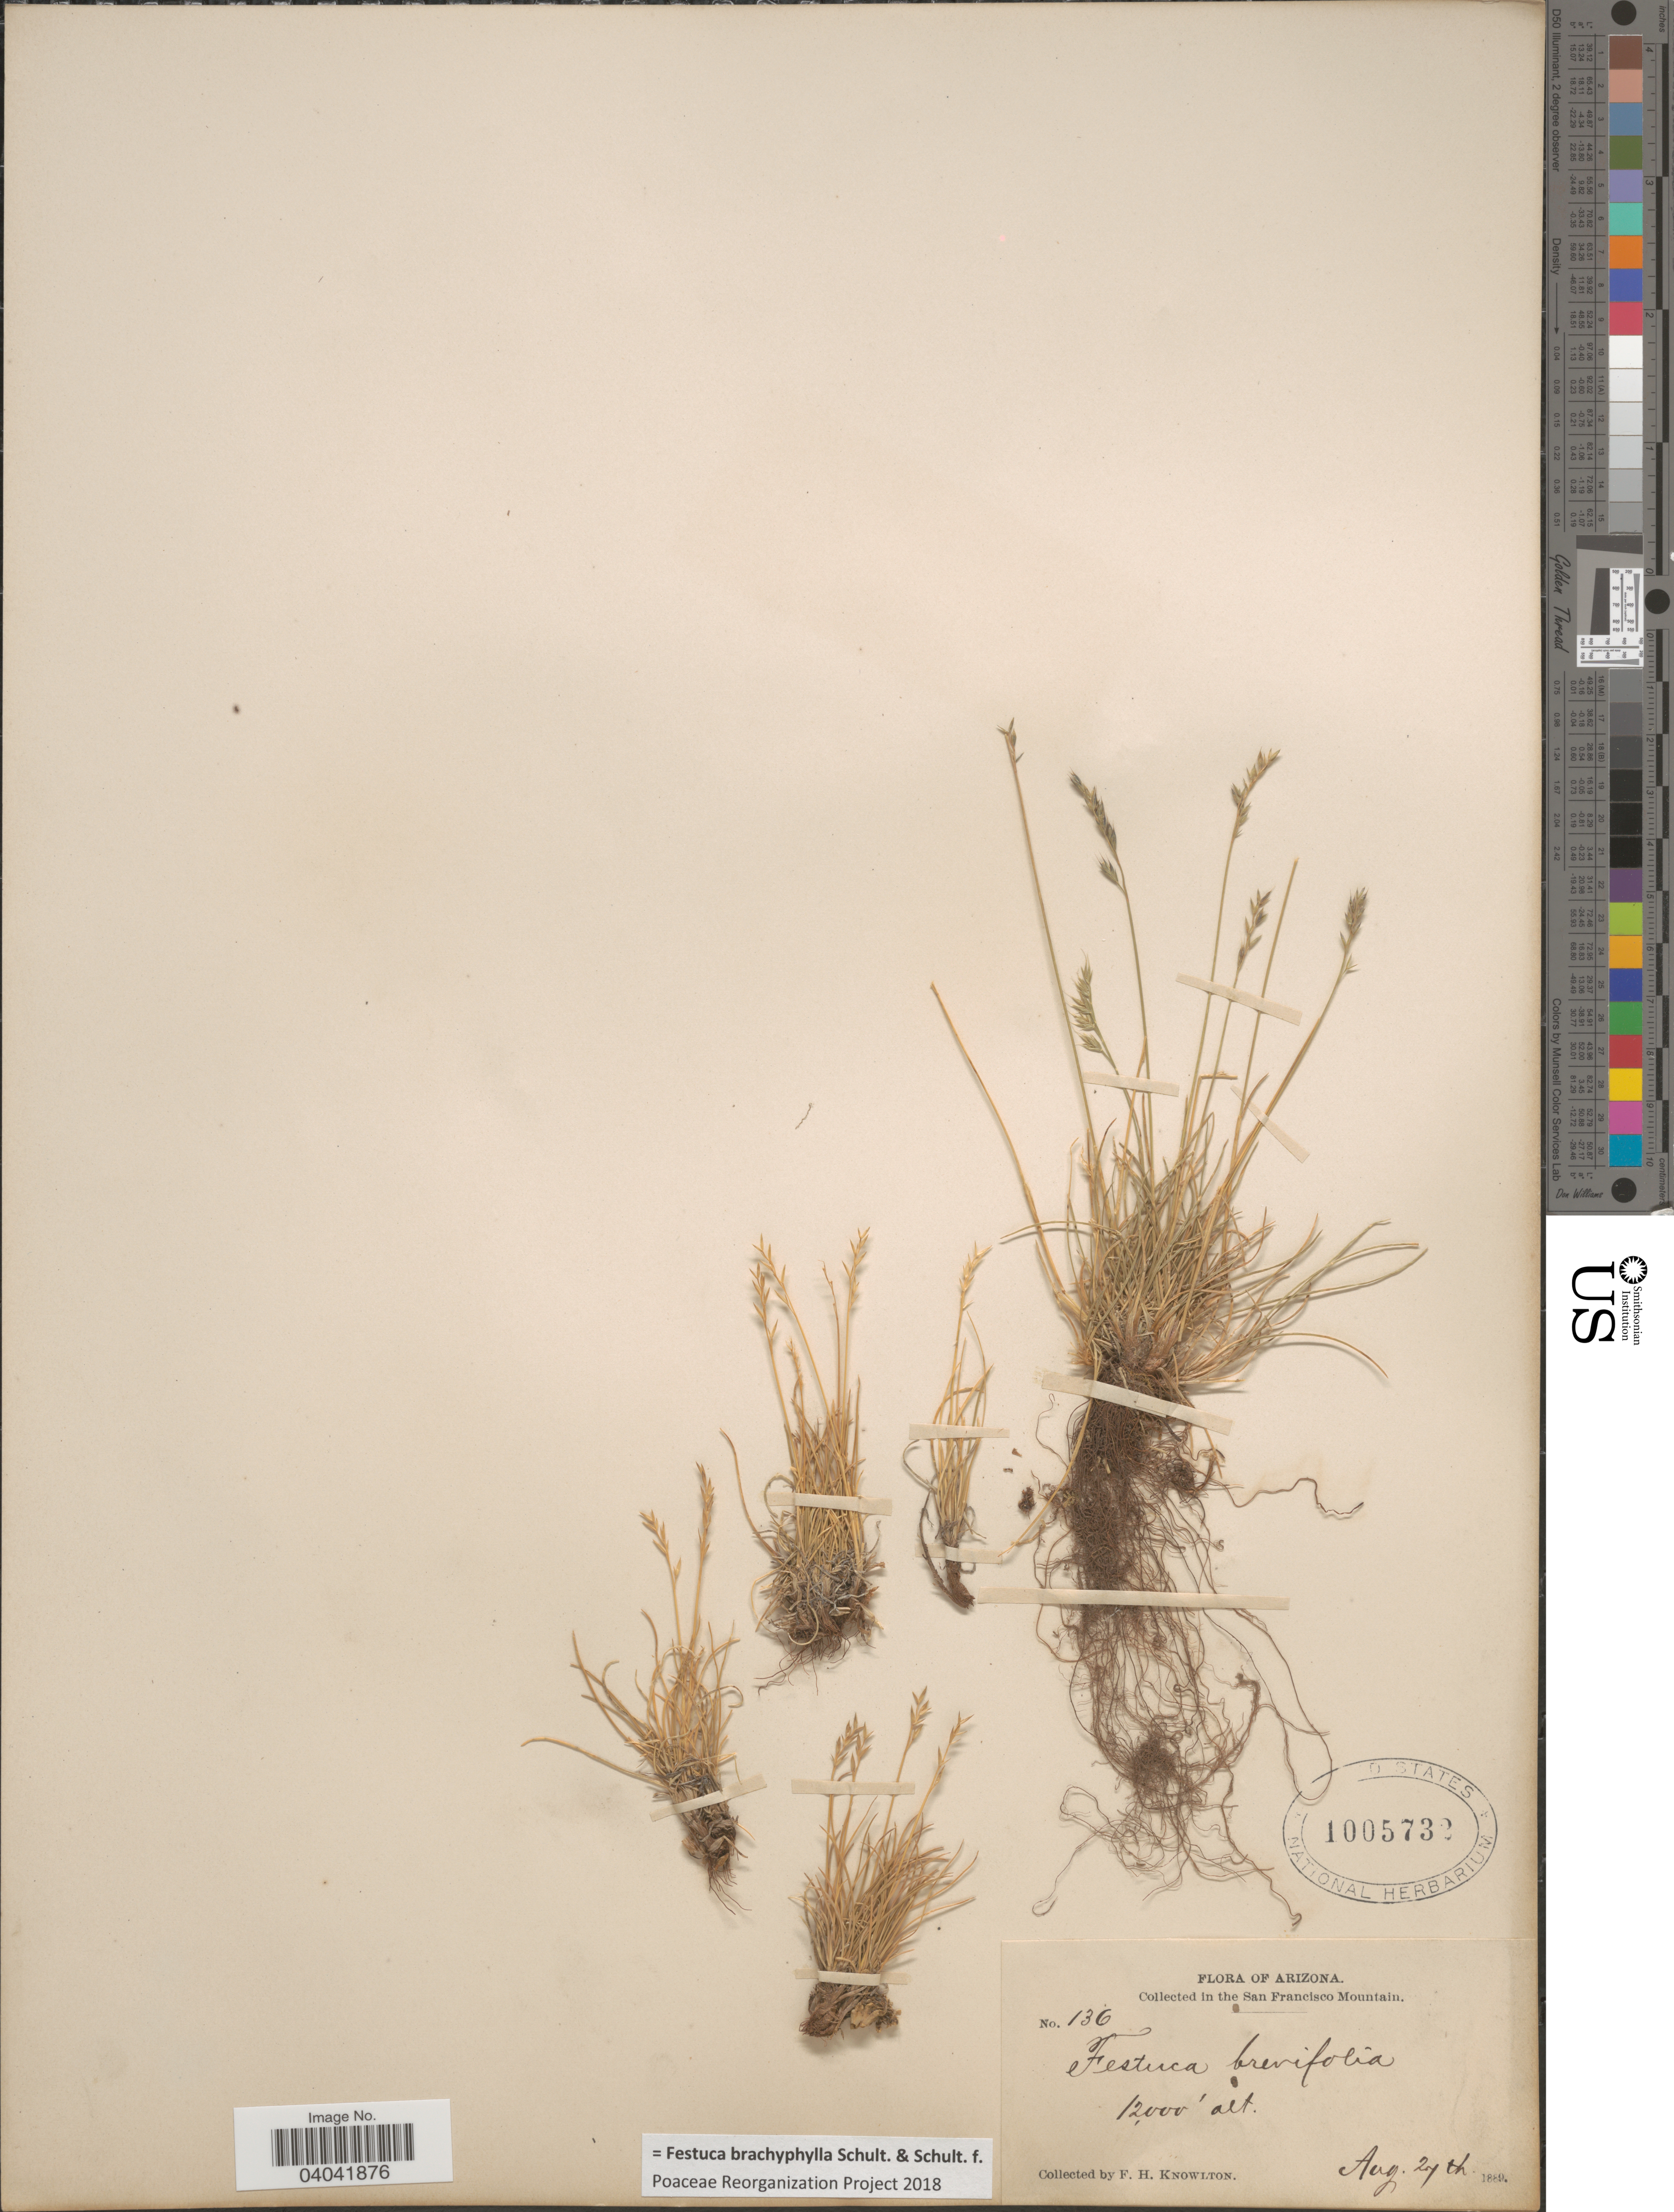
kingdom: Plantae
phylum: Tracheophyta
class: Liliopsida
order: Poales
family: Poaceae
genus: Festuca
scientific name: Festuca brachyphylla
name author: Schult. & Schult. f.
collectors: F. H. Knowlton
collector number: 136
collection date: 1889-08-27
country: United States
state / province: Arizona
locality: In the San Francisco Mountain.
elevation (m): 3658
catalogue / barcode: US 1005732